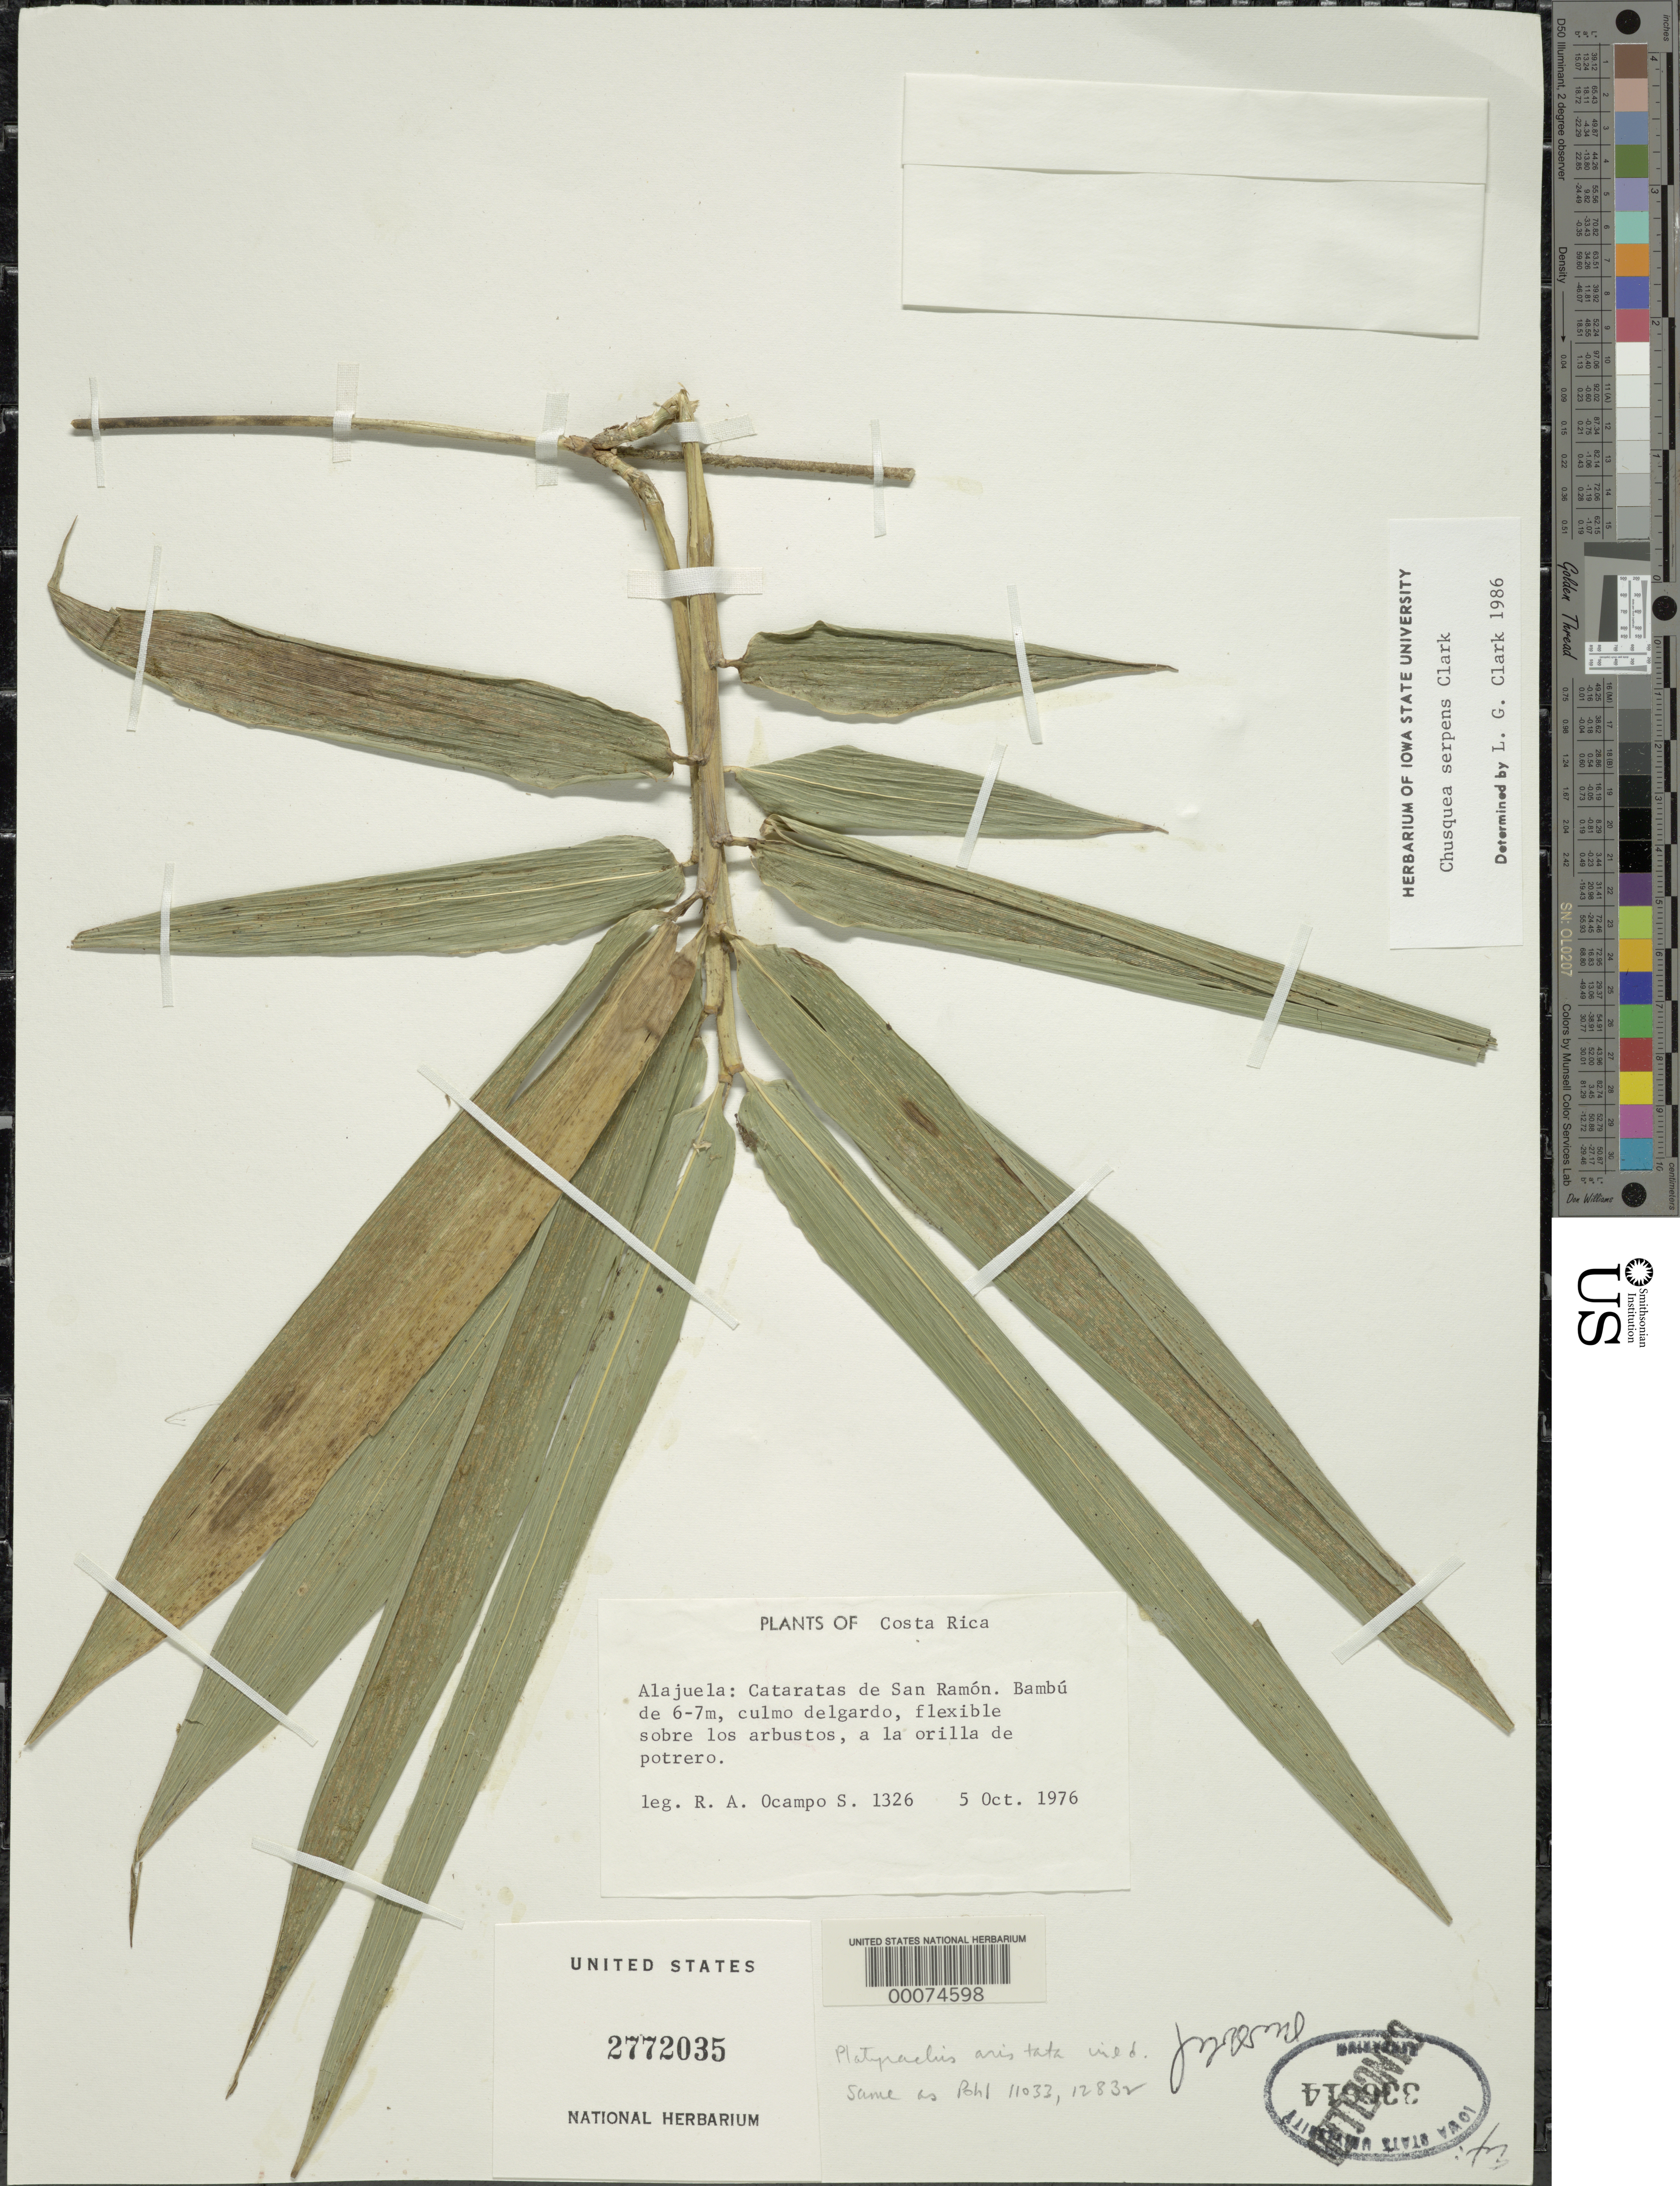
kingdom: Plantae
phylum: Tracheophyta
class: Liliopsida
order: Poales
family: Poaceae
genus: Chusquea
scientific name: Chusquea serpens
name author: L.G. Clark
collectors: R. Ocampo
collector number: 1326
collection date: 1976-10-05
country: Costa Rica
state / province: Alajuela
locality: Cataratas de San Ramón.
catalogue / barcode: US 2772035